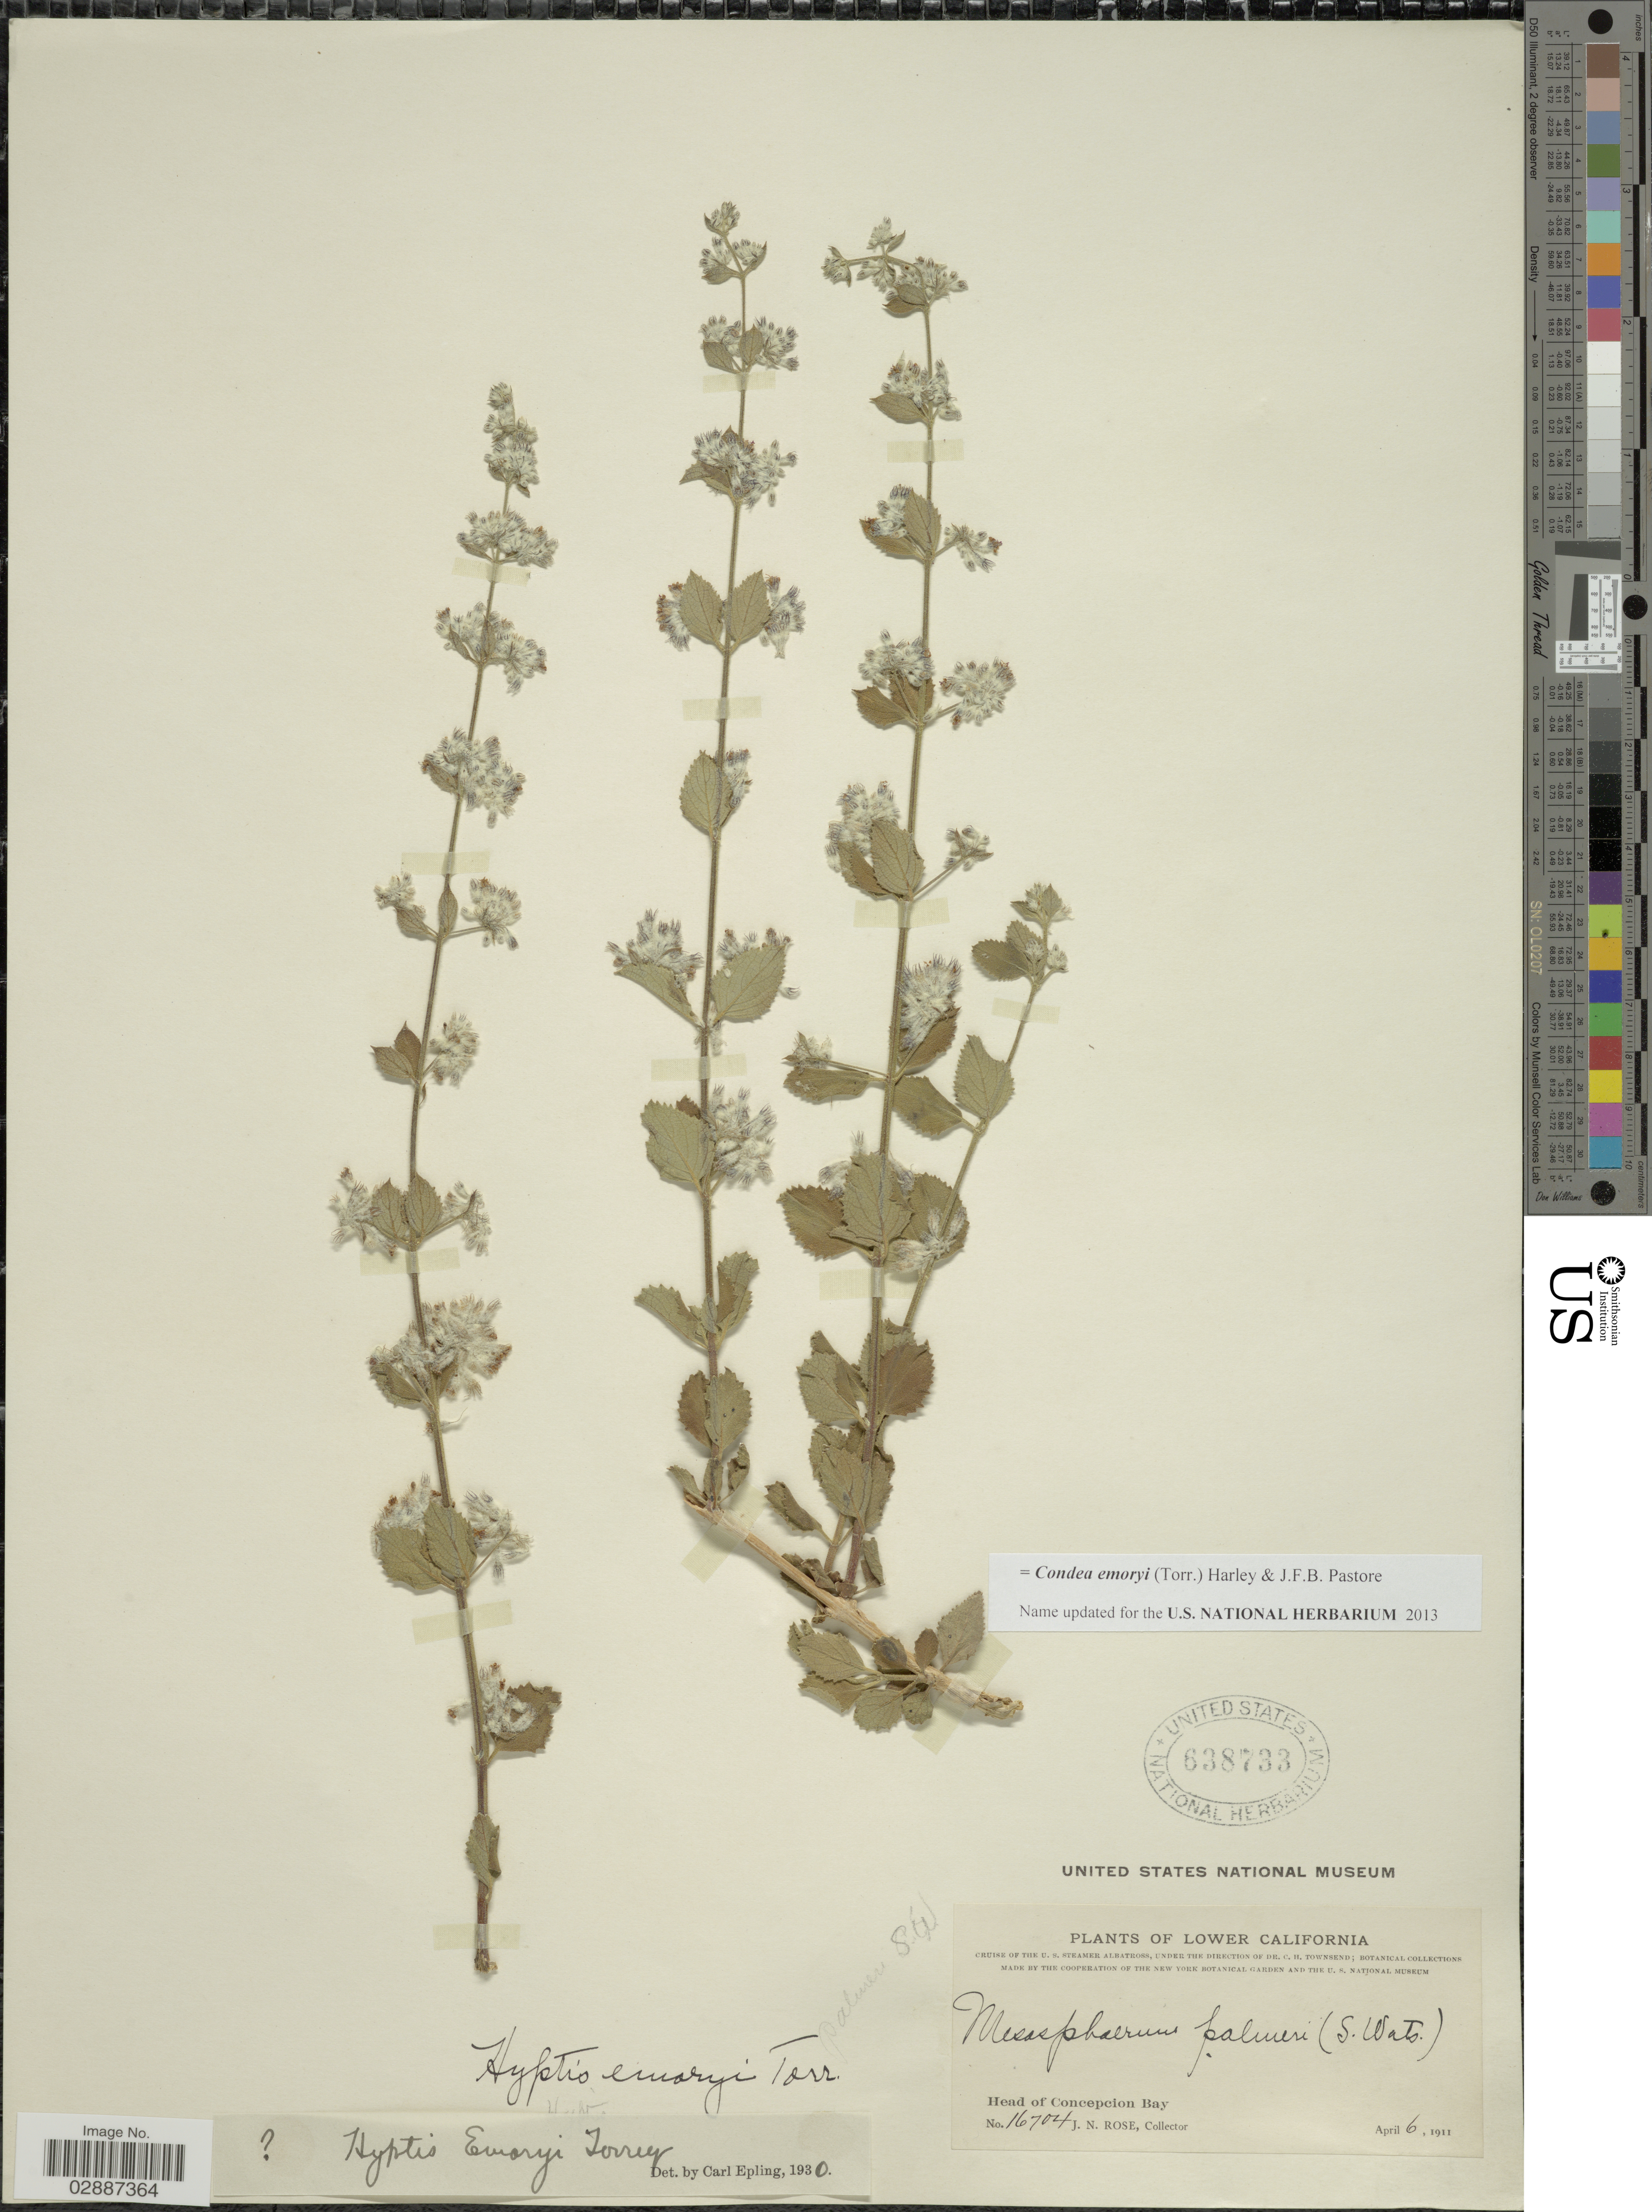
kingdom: Plantae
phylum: Tracheophyta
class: Magnoliopsida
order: Lamiales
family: Lamiaceae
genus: Condea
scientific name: Condea emoryi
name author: (Torr.) Harley & J.F.B. Pastore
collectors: J. N. Rose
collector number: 16704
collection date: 1911-04-06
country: Mexico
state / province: Baja California Sur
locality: Lower California. Head of Concepcion Bay.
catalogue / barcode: US 638733